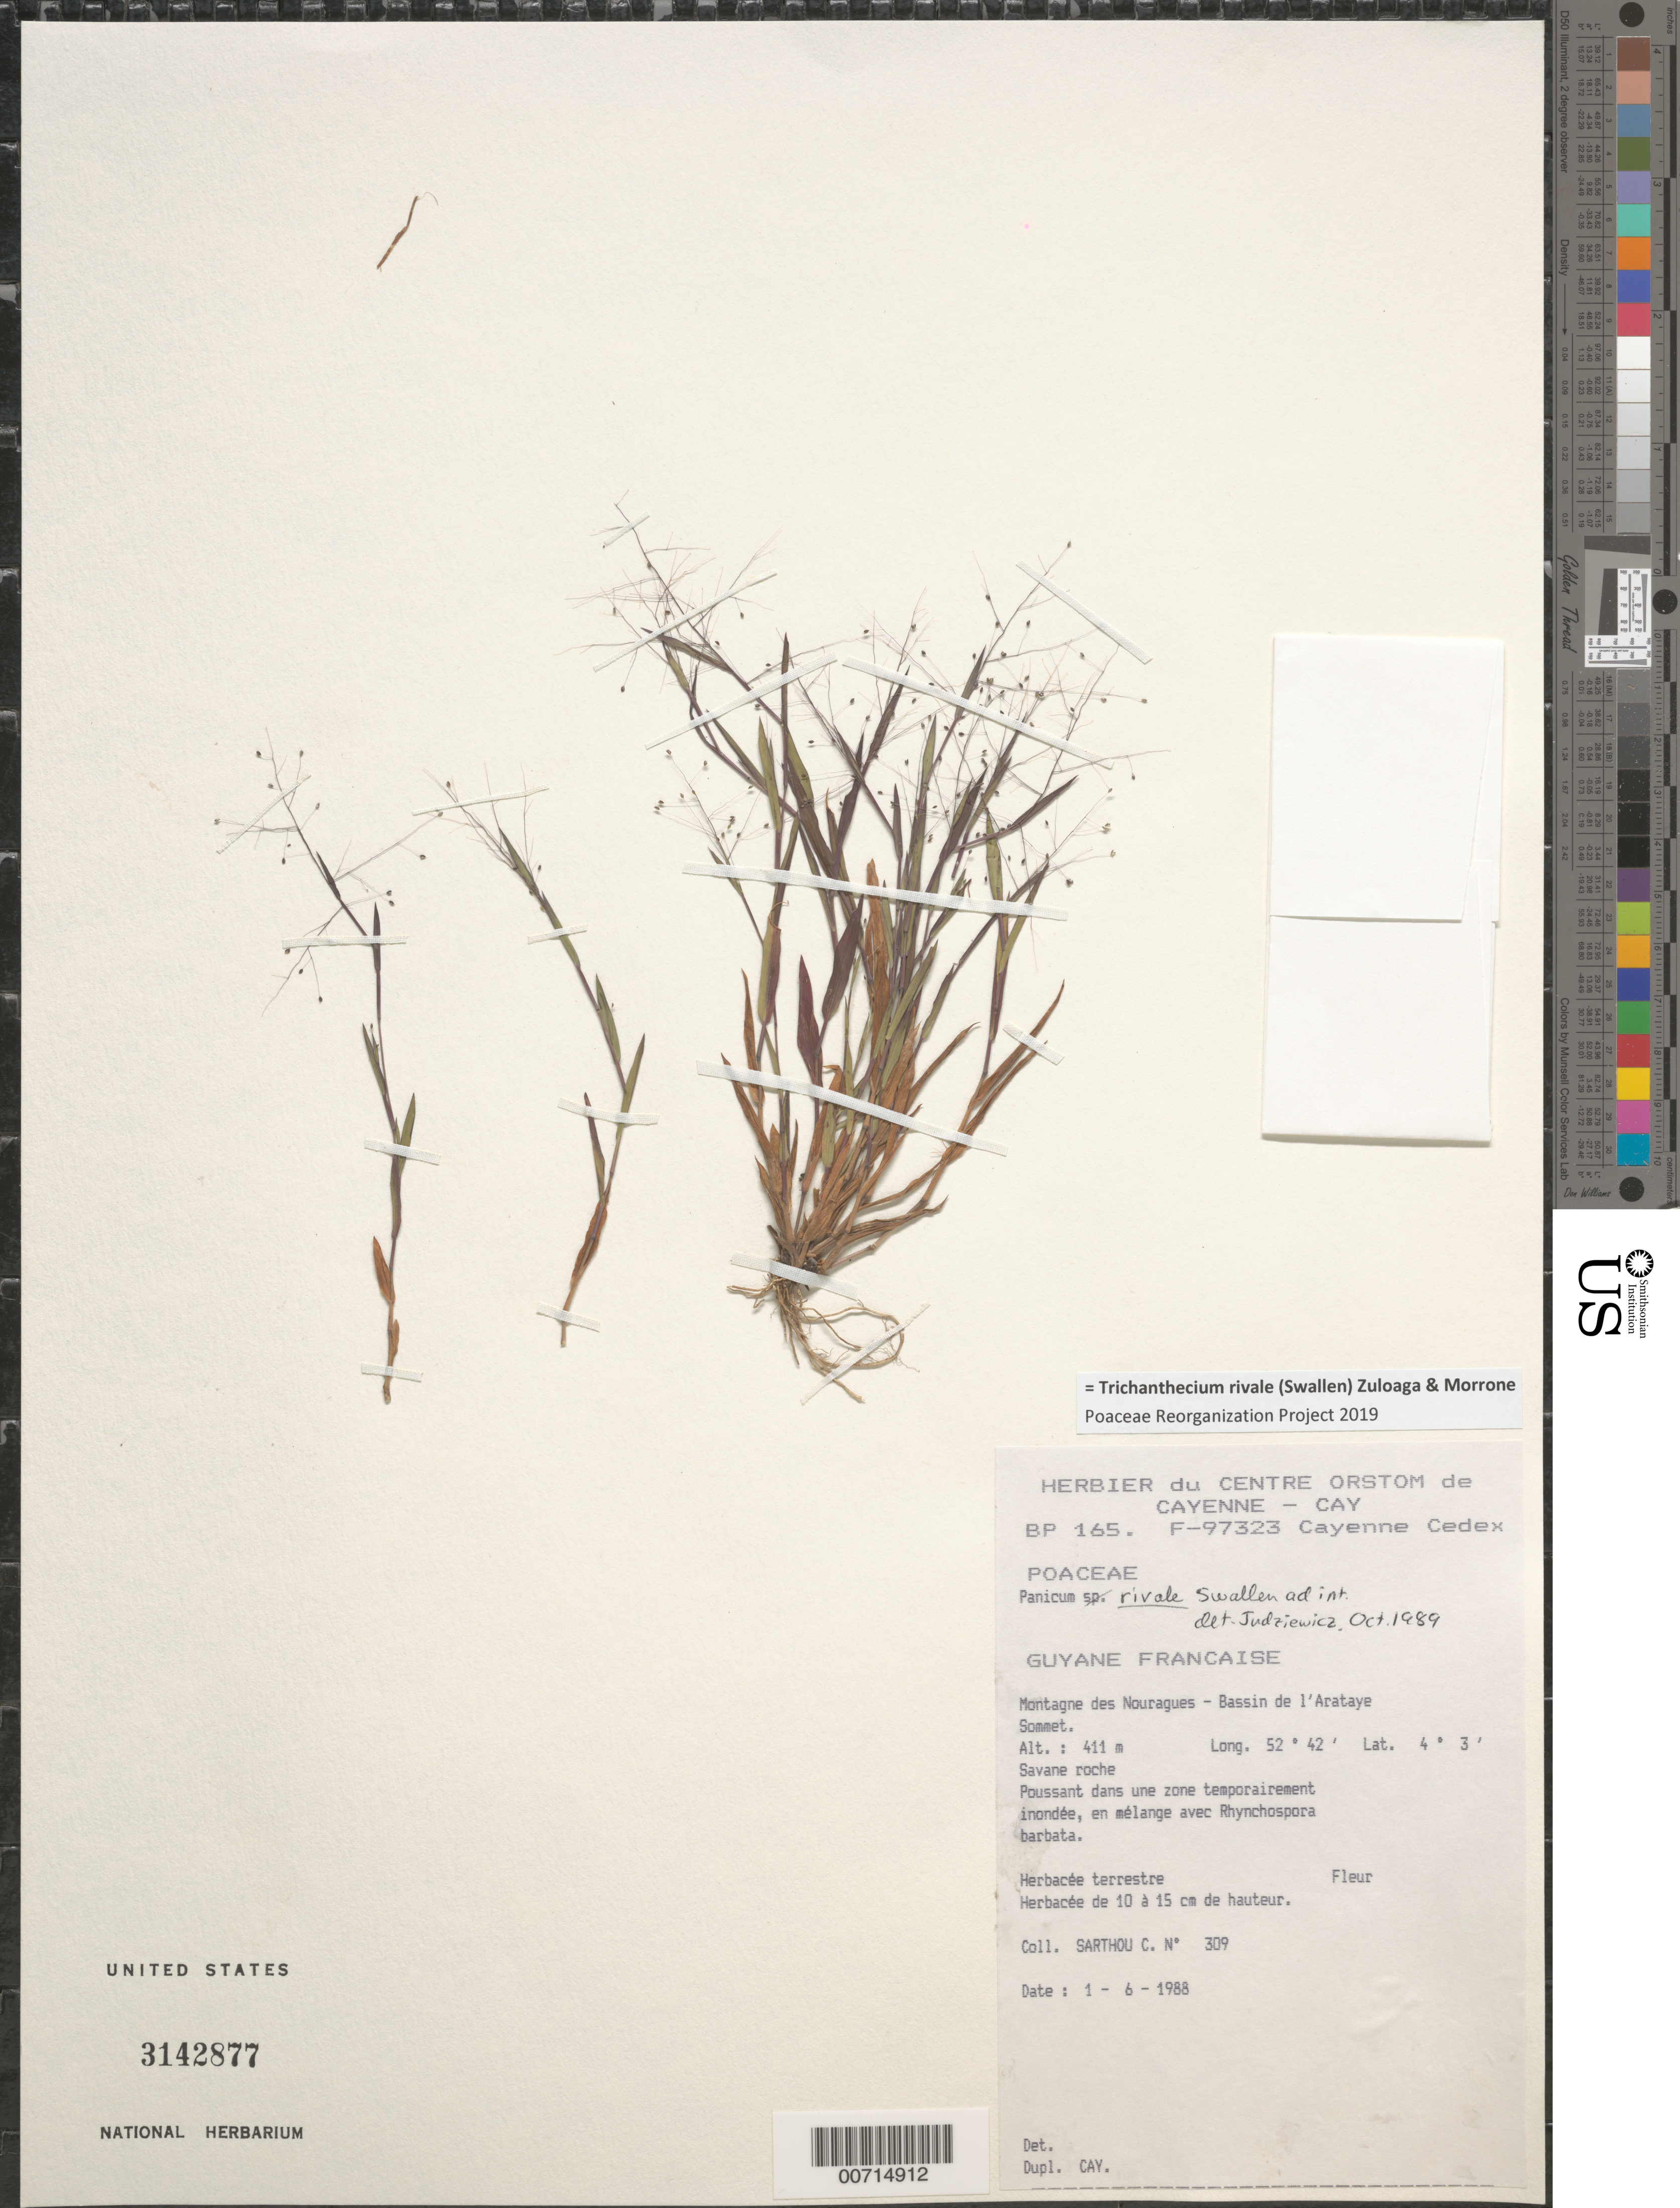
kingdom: Plantae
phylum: Tracheophyta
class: Liliopsida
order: Poales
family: Poaceae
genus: Trichanthecium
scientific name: Trichanthecium rivale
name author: (Swallen) Zuloaga & Morrone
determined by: Poaceae Reorganization Project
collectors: C. Sarthou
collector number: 309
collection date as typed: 1 Jun 1988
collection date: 1988-06-01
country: French Guiana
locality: Montagnes des Nouragues, Bassin de l'Arataye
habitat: Savane roche, Poussant dans une zone temporairement inondée, en mélange avec Rhynchospora barbata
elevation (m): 411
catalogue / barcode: US 3142877